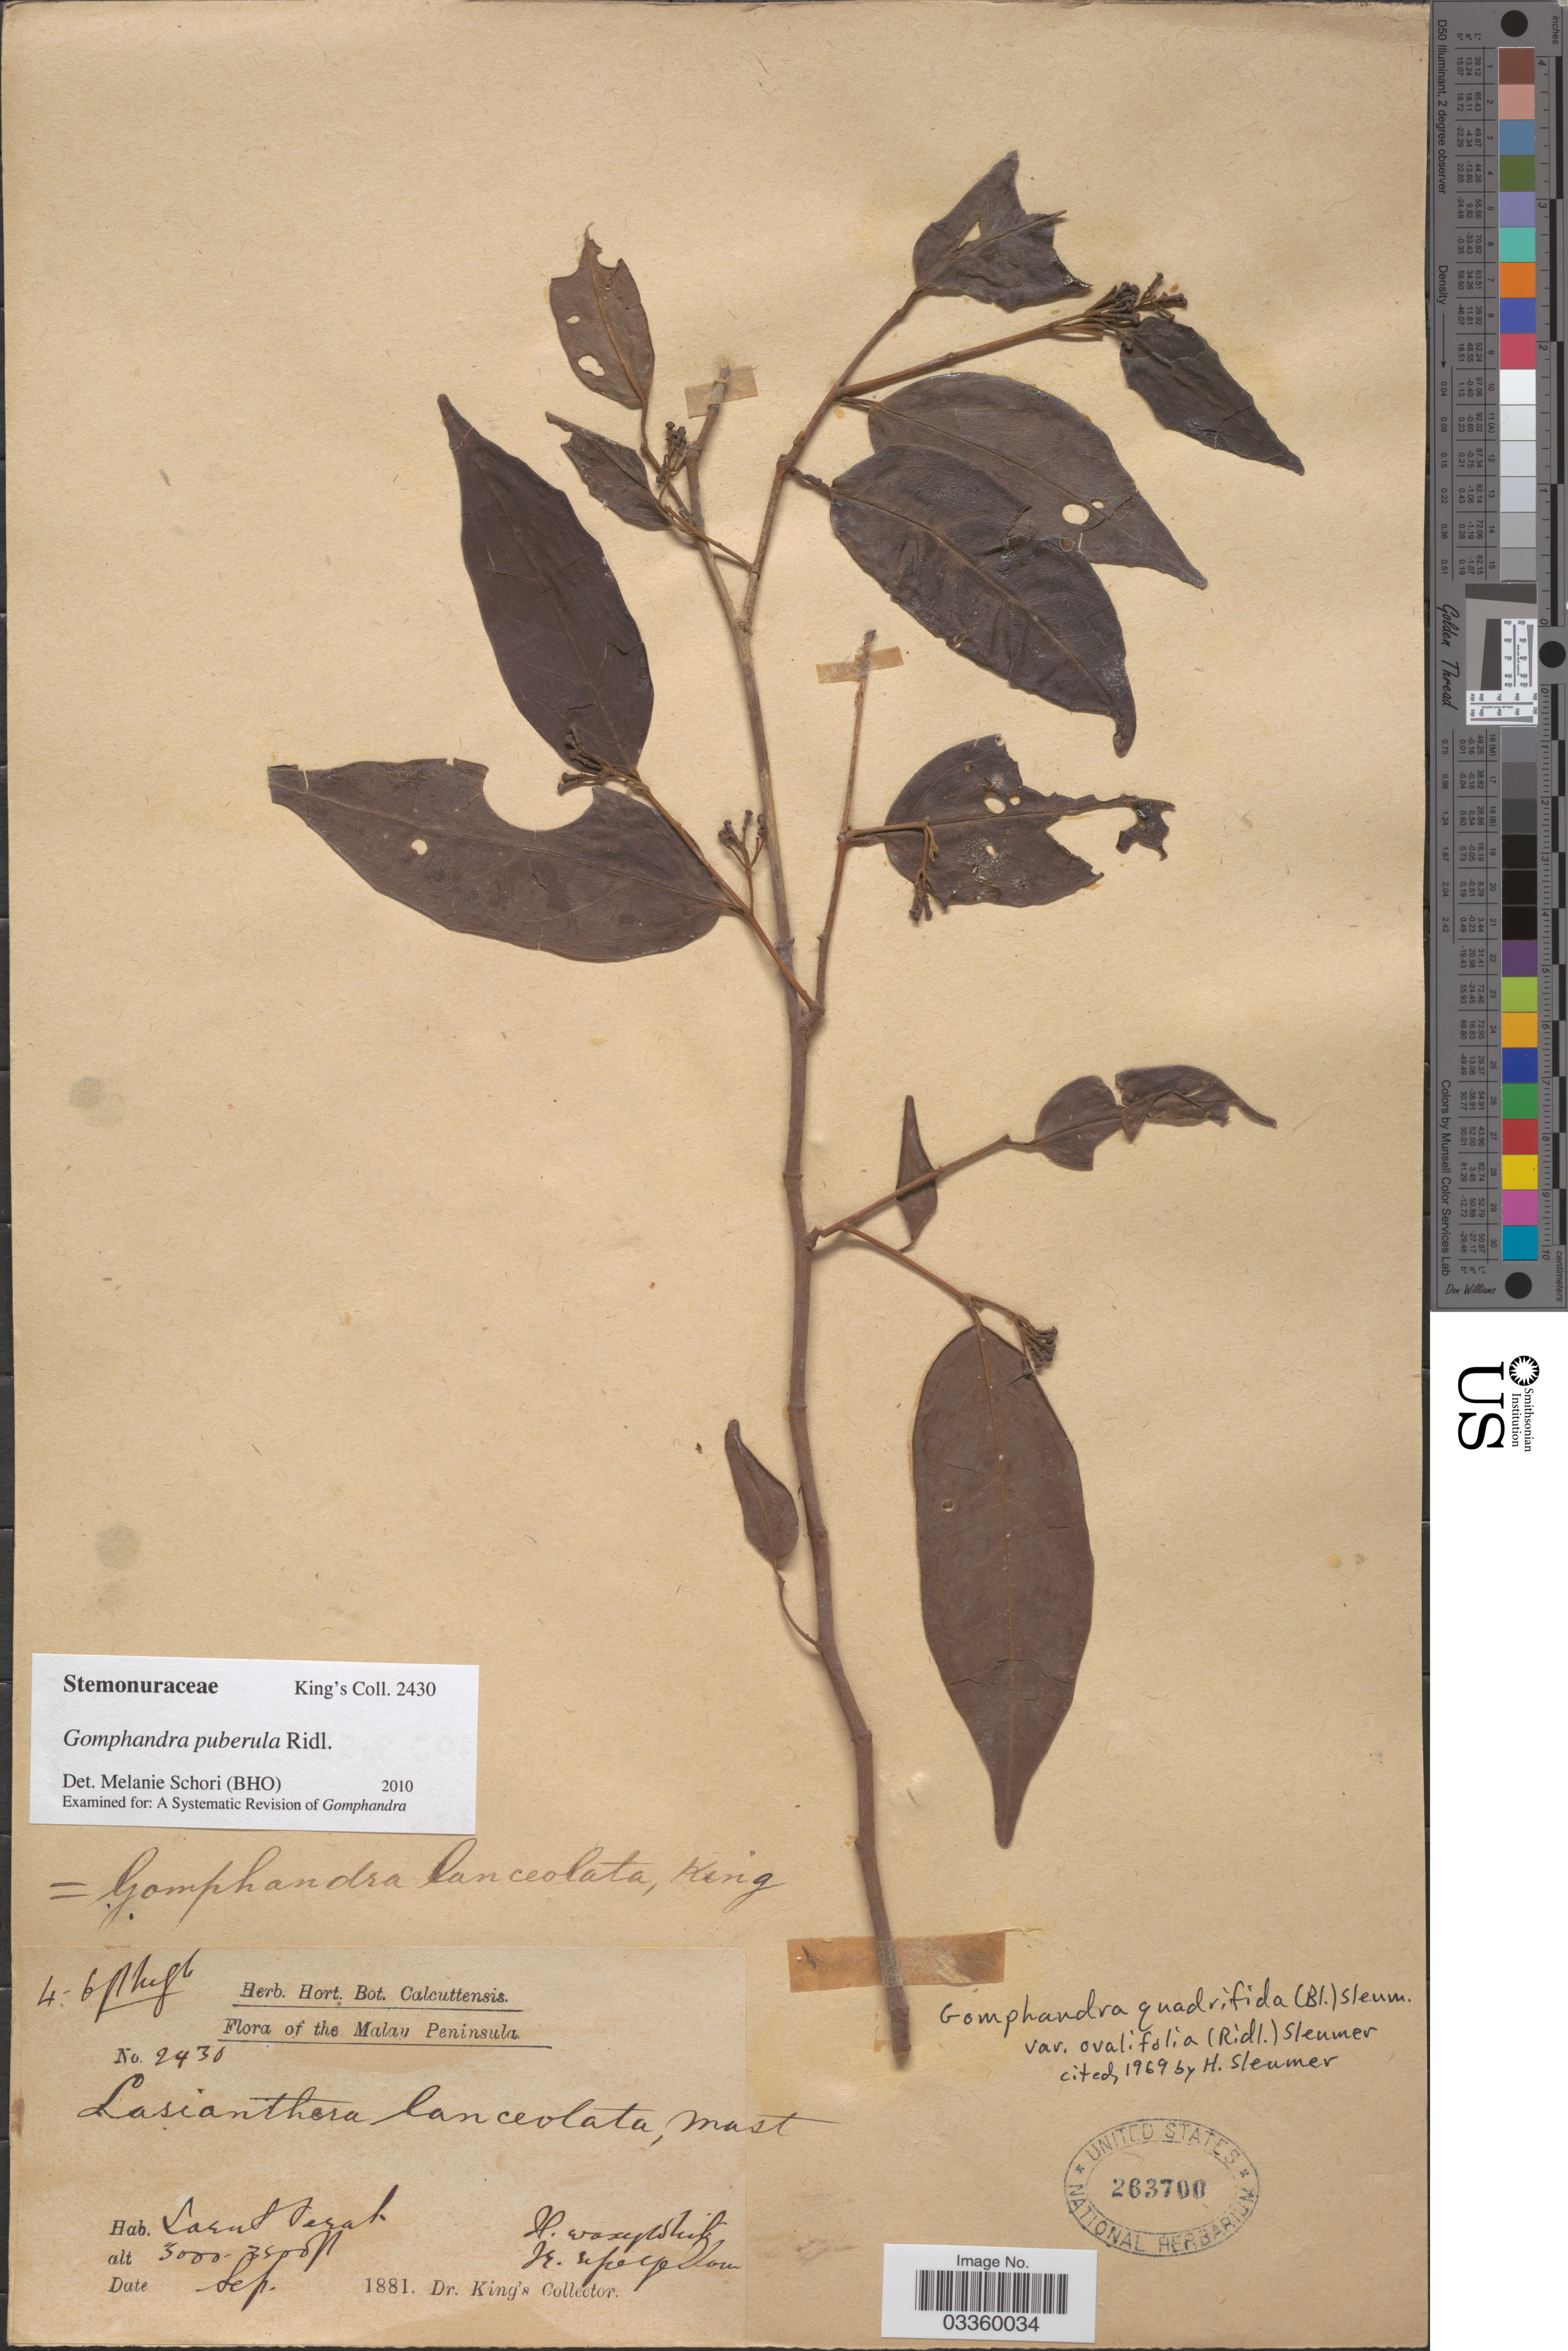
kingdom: Plantae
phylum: Tracheophyta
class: Magnoliopsida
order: Cardiopteridales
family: Stemonuraceae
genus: Gomphandra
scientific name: Gomphandra puberula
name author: Ridl.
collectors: Dr. King's collector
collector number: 2430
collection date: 1881-09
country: Malaysia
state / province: Perak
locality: Malay Peninsula. Larut.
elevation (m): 914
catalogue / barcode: US 263700